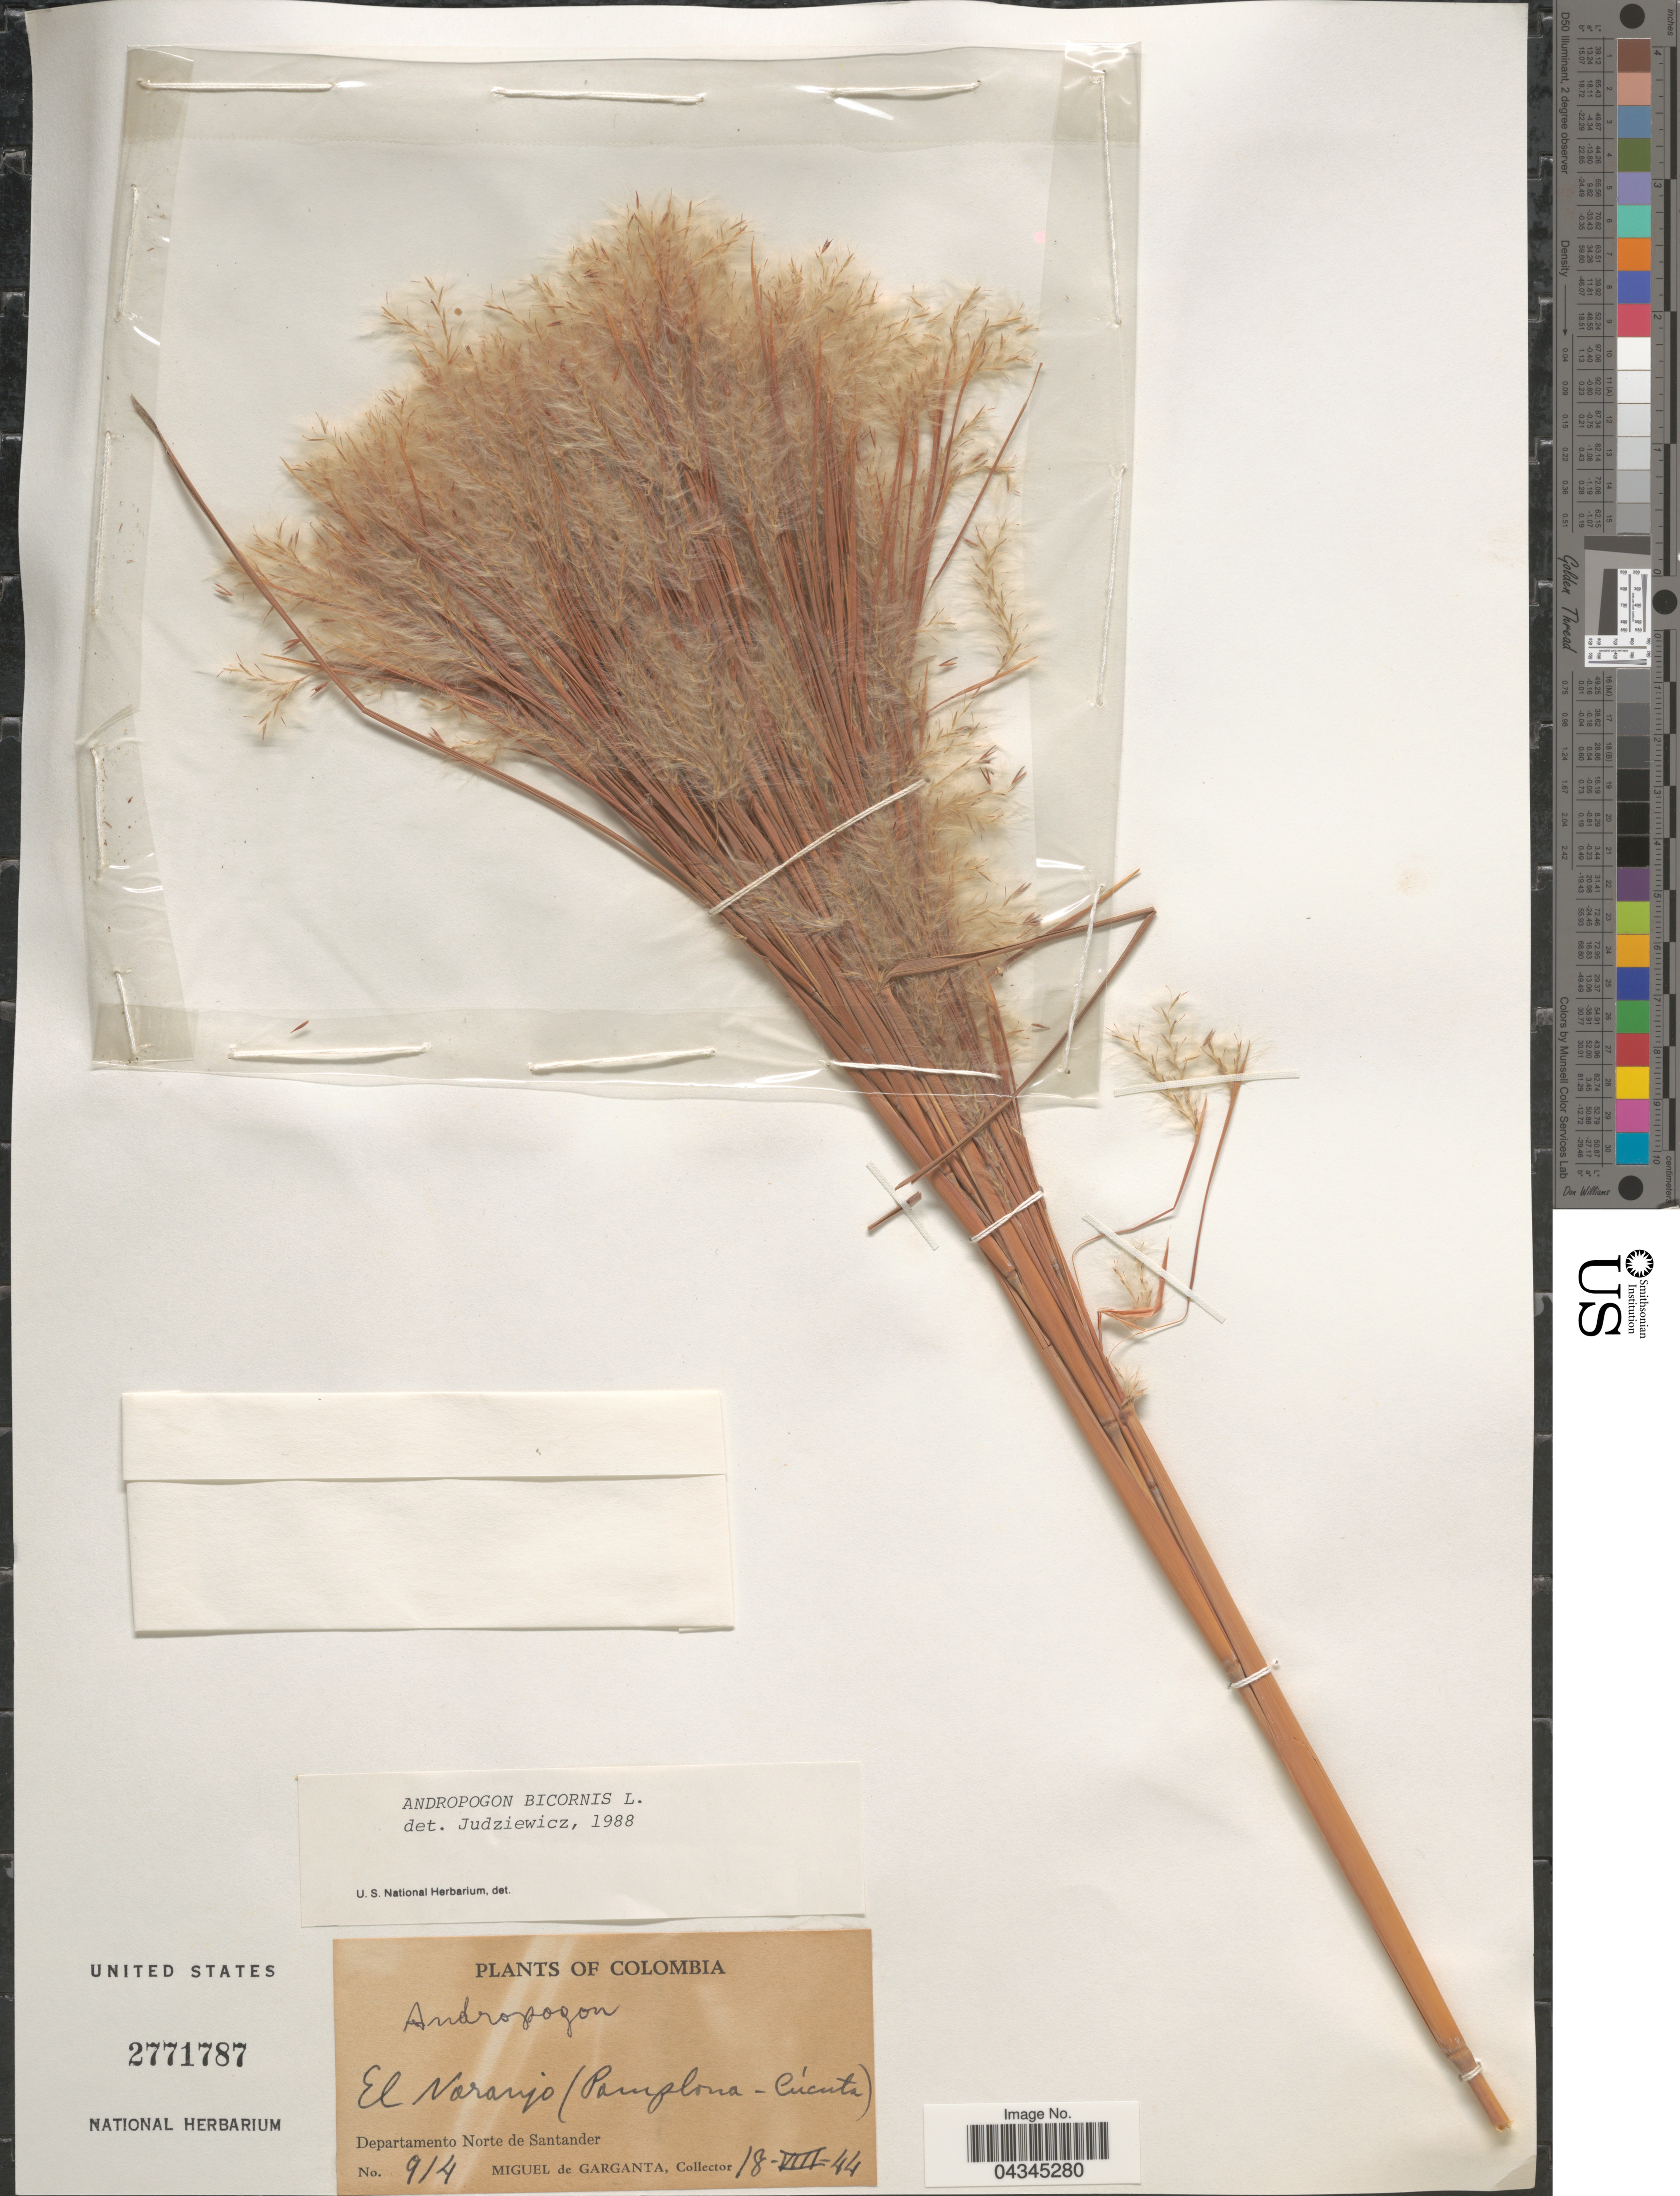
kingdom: Plantae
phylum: Tracheophyta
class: Liliopsida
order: Poales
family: Poaceae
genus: Andropogon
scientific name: Andropogon bicornis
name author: L.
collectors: M. Garganta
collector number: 914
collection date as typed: Transcribed d/m/y: 18/8/44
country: Colombia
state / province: Norte de Santander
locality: El Naranjo (Pamplona-Cúcuta). Departamento Norte de Santander.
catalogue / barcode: US 2771787